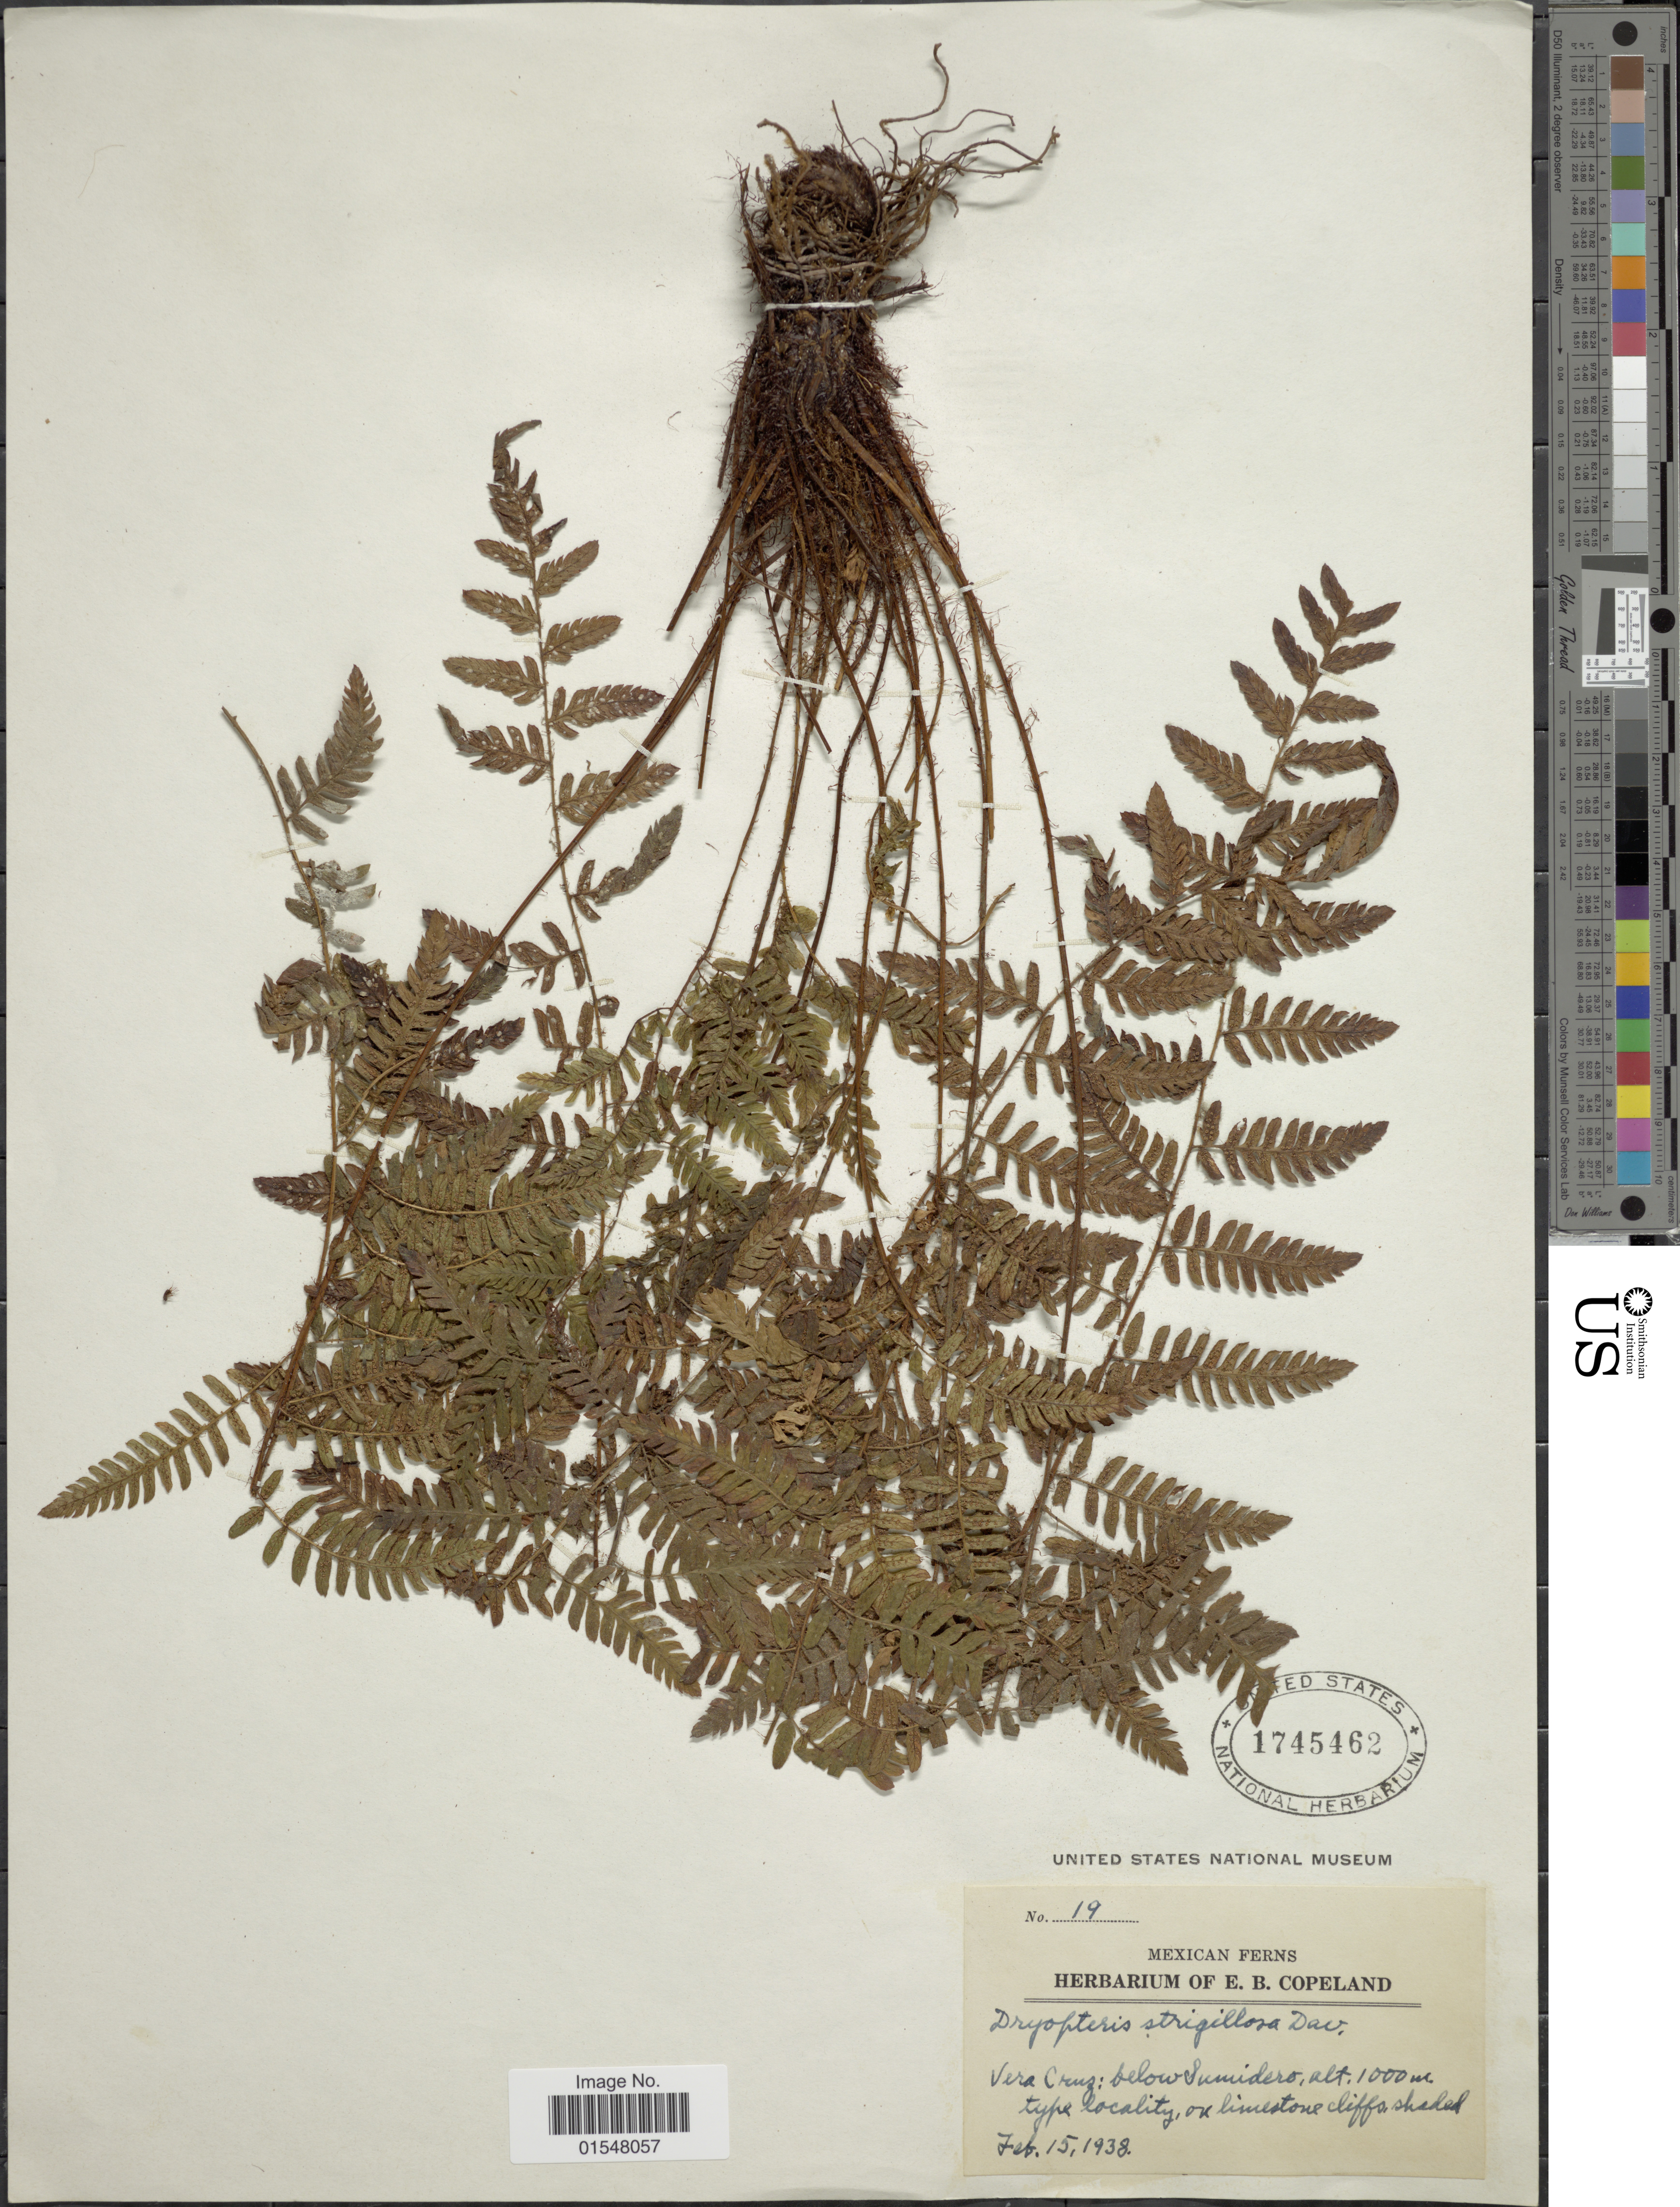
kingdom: Plantae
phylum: Tracheophyta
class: Polypodiopsida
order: Polypodiales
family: Dryopteridaceae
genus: Ctenitis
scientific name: Ctenitis strigilosa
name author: (Davenp.) Copel.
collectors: ex herb. E. B. Copeland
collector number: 19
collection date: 1938-02-15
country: Mexico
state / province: Veracruz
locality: Below Sumidero, type locality on limestone cliffs shaded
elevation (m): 1000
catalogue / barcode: US 1745462